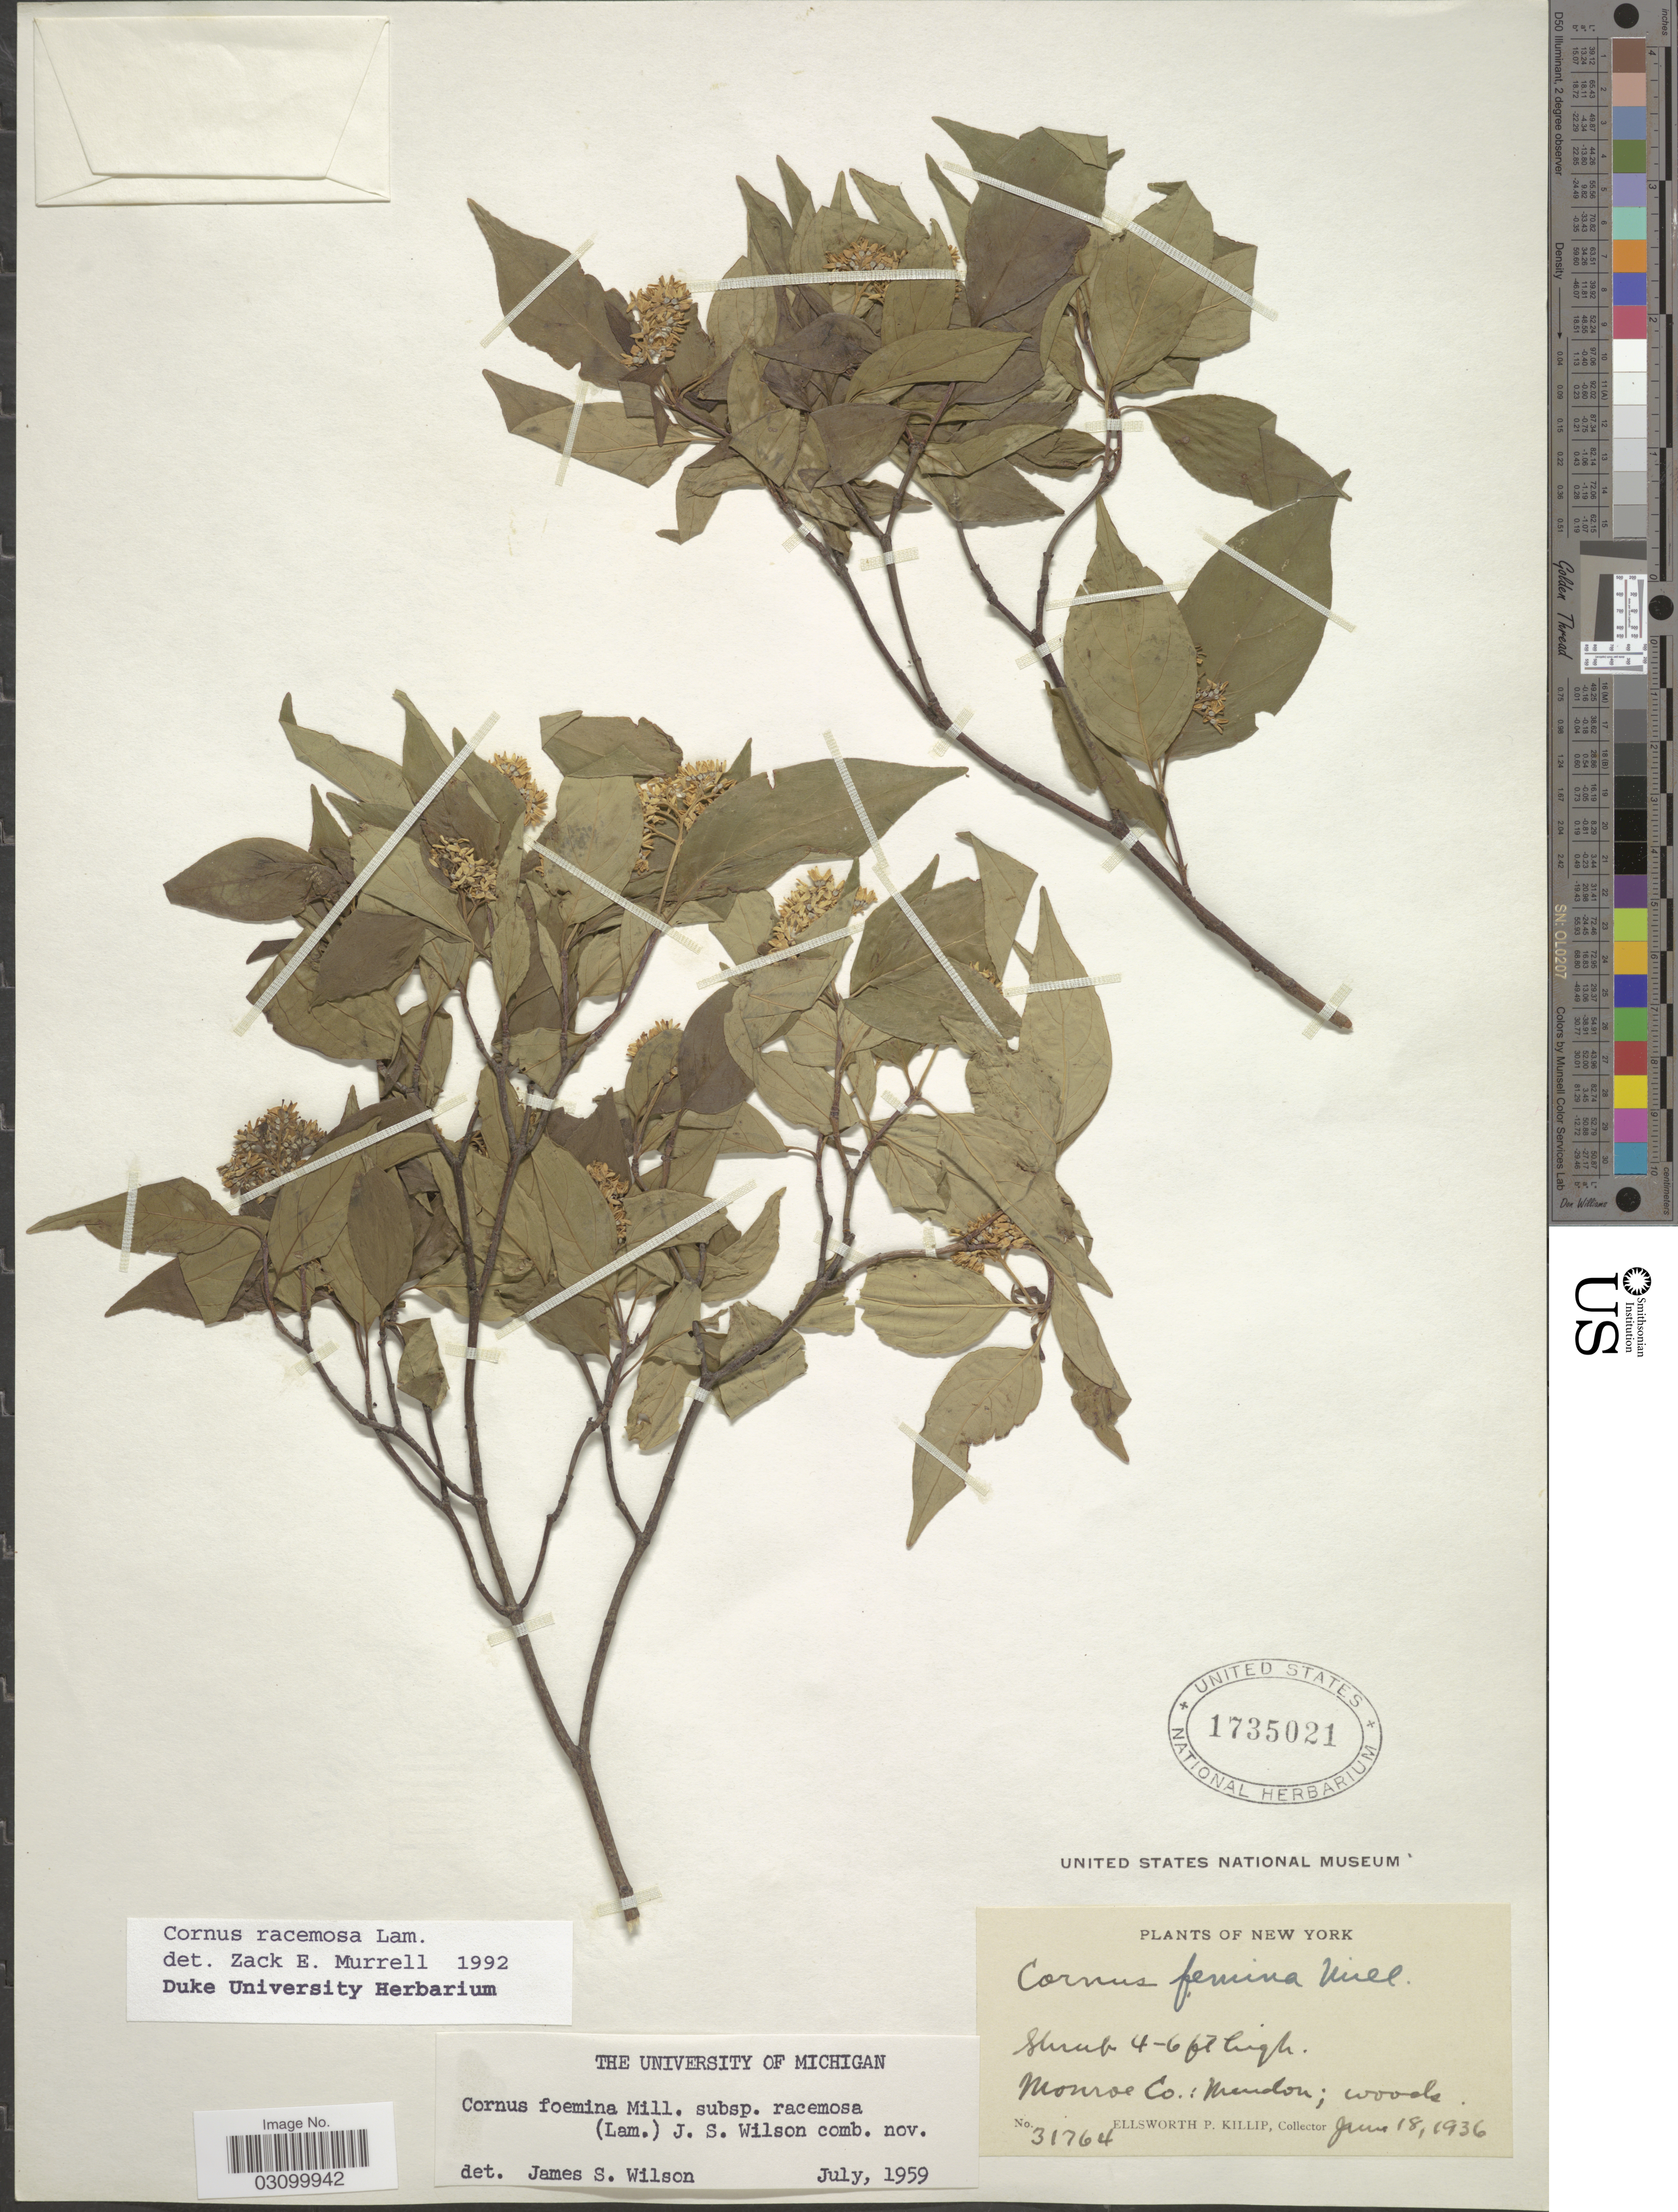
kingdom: Plantae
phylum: Tracheophyta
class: Magnoliopsida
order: Cornales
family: Cornaceae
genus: Cornus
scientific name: Cornus racemosa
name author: Lam.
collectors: E. P. Killip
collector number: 31764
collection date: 1936-06-18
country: United States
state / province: New York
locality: Monroe Co.: Mendon; woods.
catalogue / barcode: US 1735021